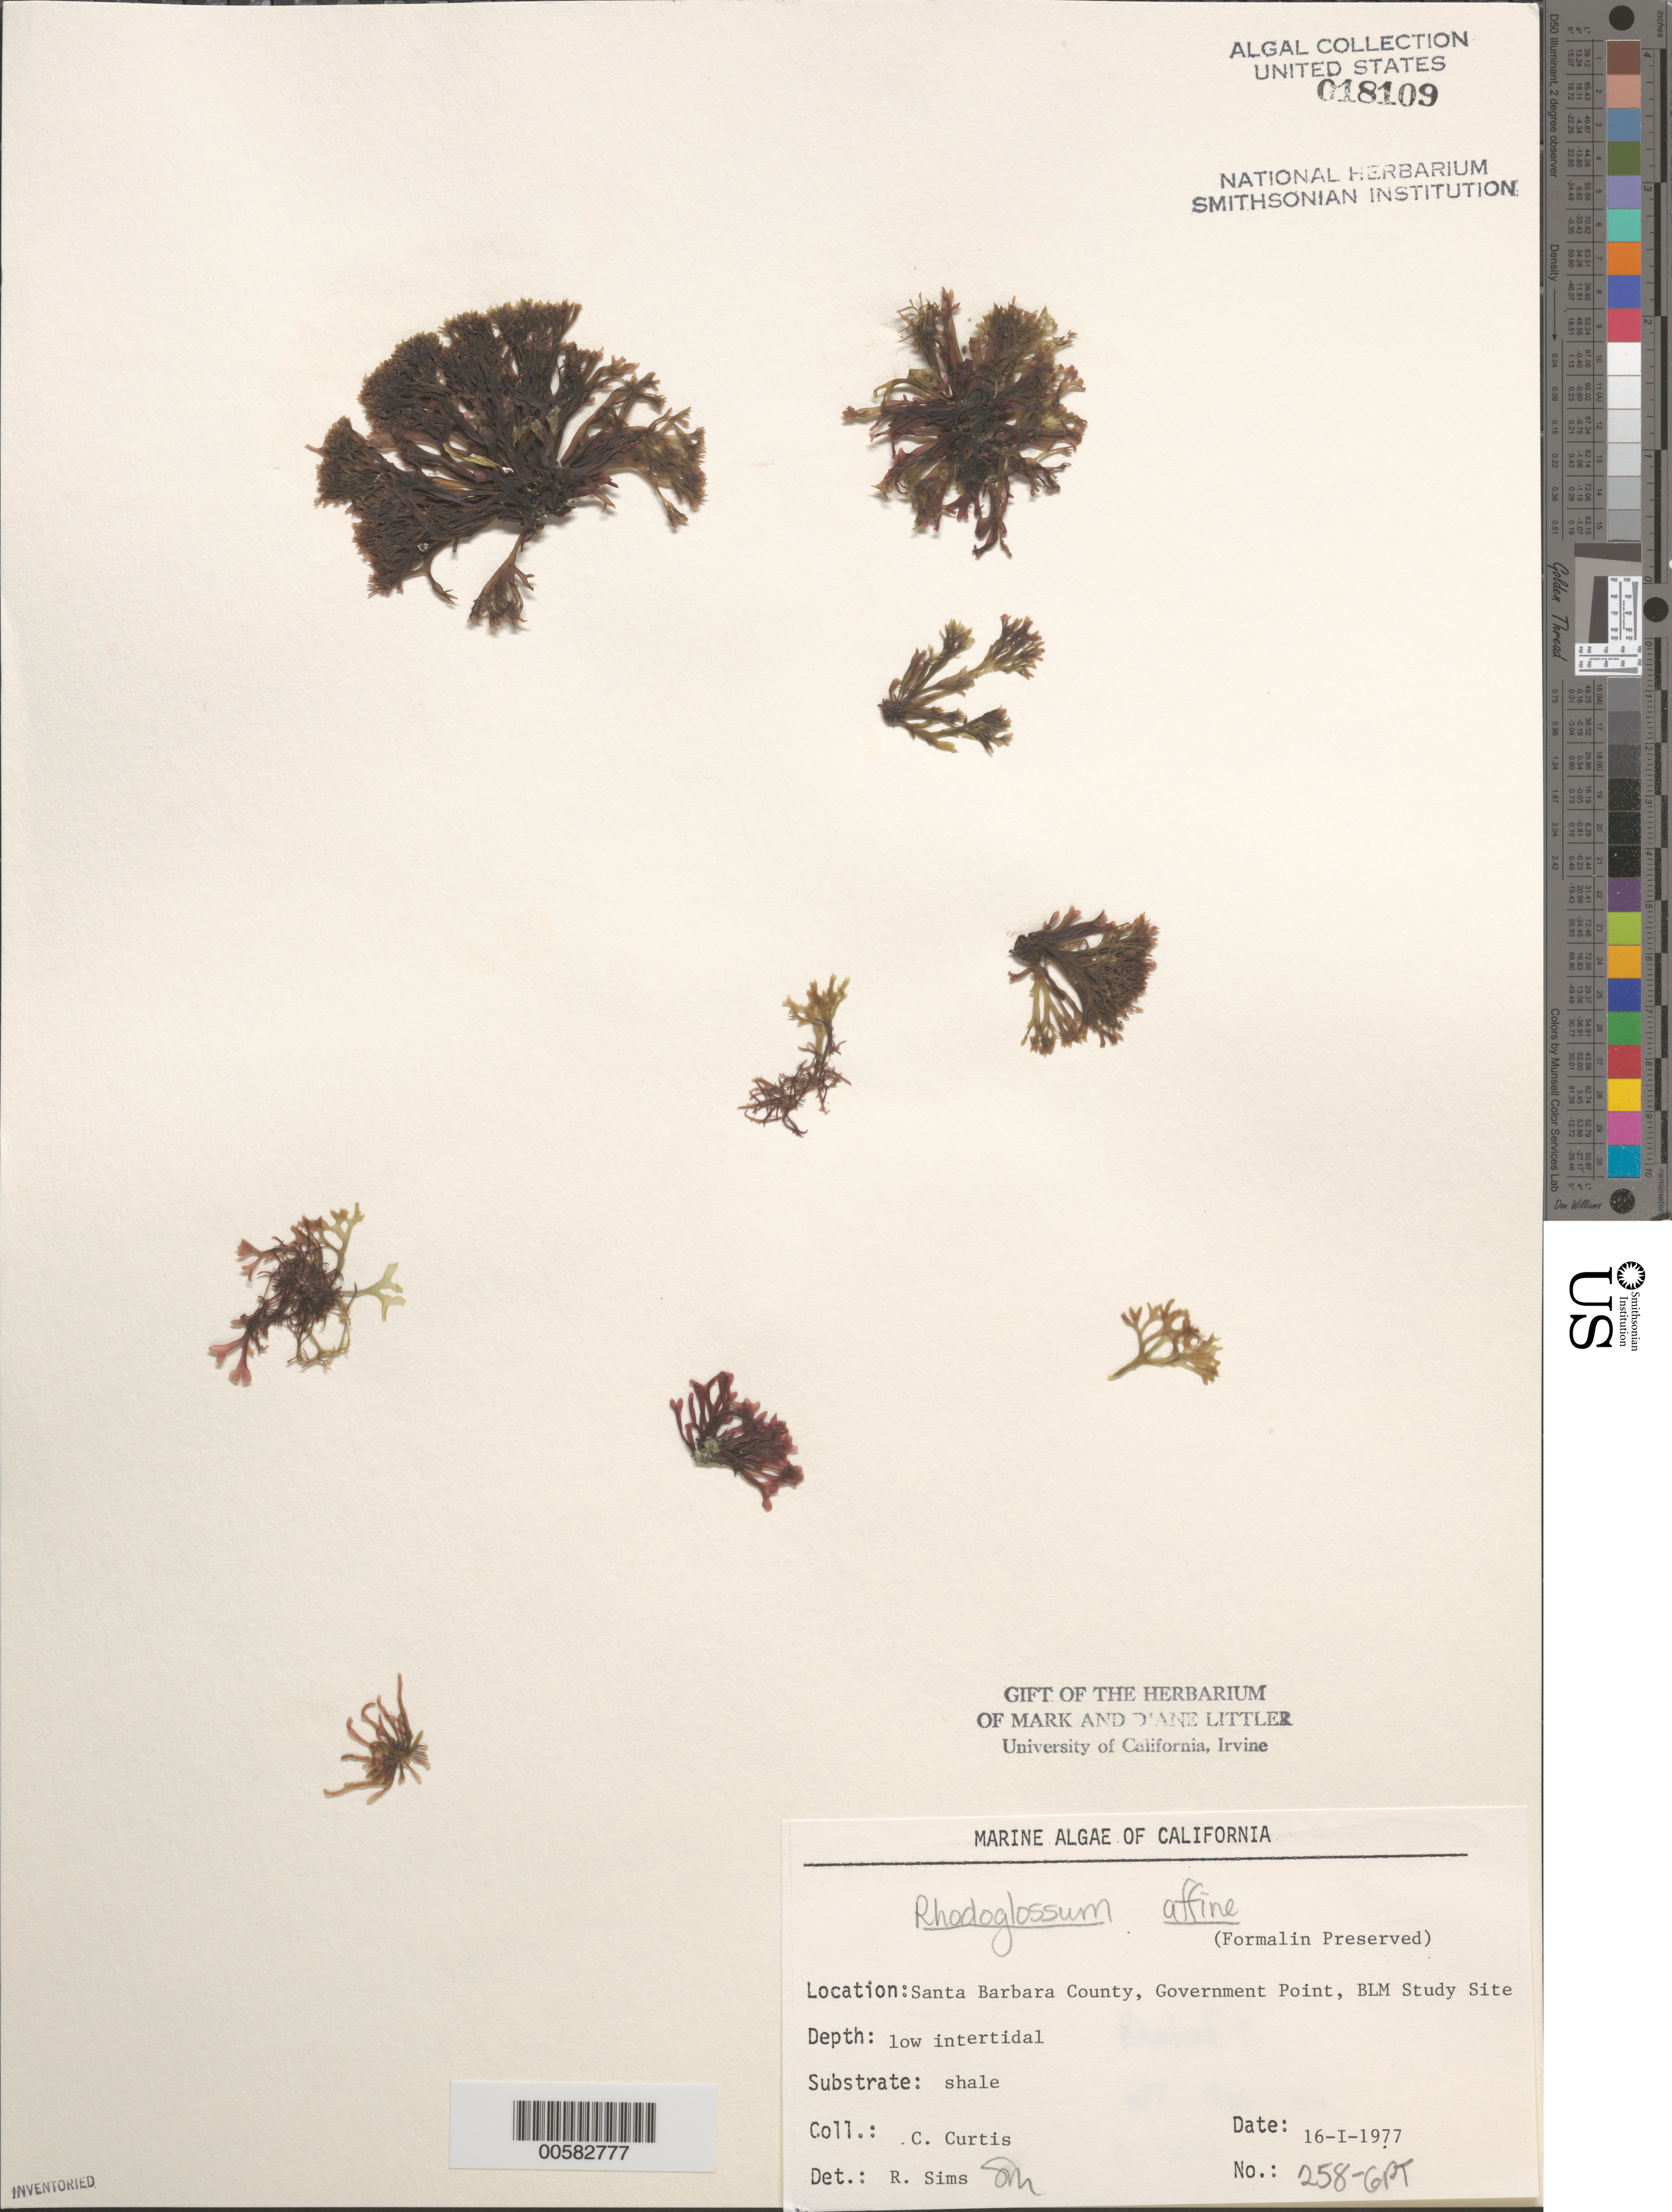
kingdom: Plantae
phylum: Rhodophyta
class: Florideophyceae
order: Gigartinales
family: Gigartinaceae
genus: Mazzaella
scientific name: Mazzaella affinis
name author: (Harvey) Fredericq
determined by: Algae name updating Project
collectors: C. Curtis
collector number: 258-gpt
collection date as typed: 16 Jan 1977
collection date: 1977-01-16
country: United States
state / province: California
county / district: Santa Barbara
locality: Government Point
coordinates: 34 26'31"N, 120 24'06"W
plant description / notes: BLM-SOCALBIGHT Rocky Intertidal Survey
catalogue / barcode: US 18109